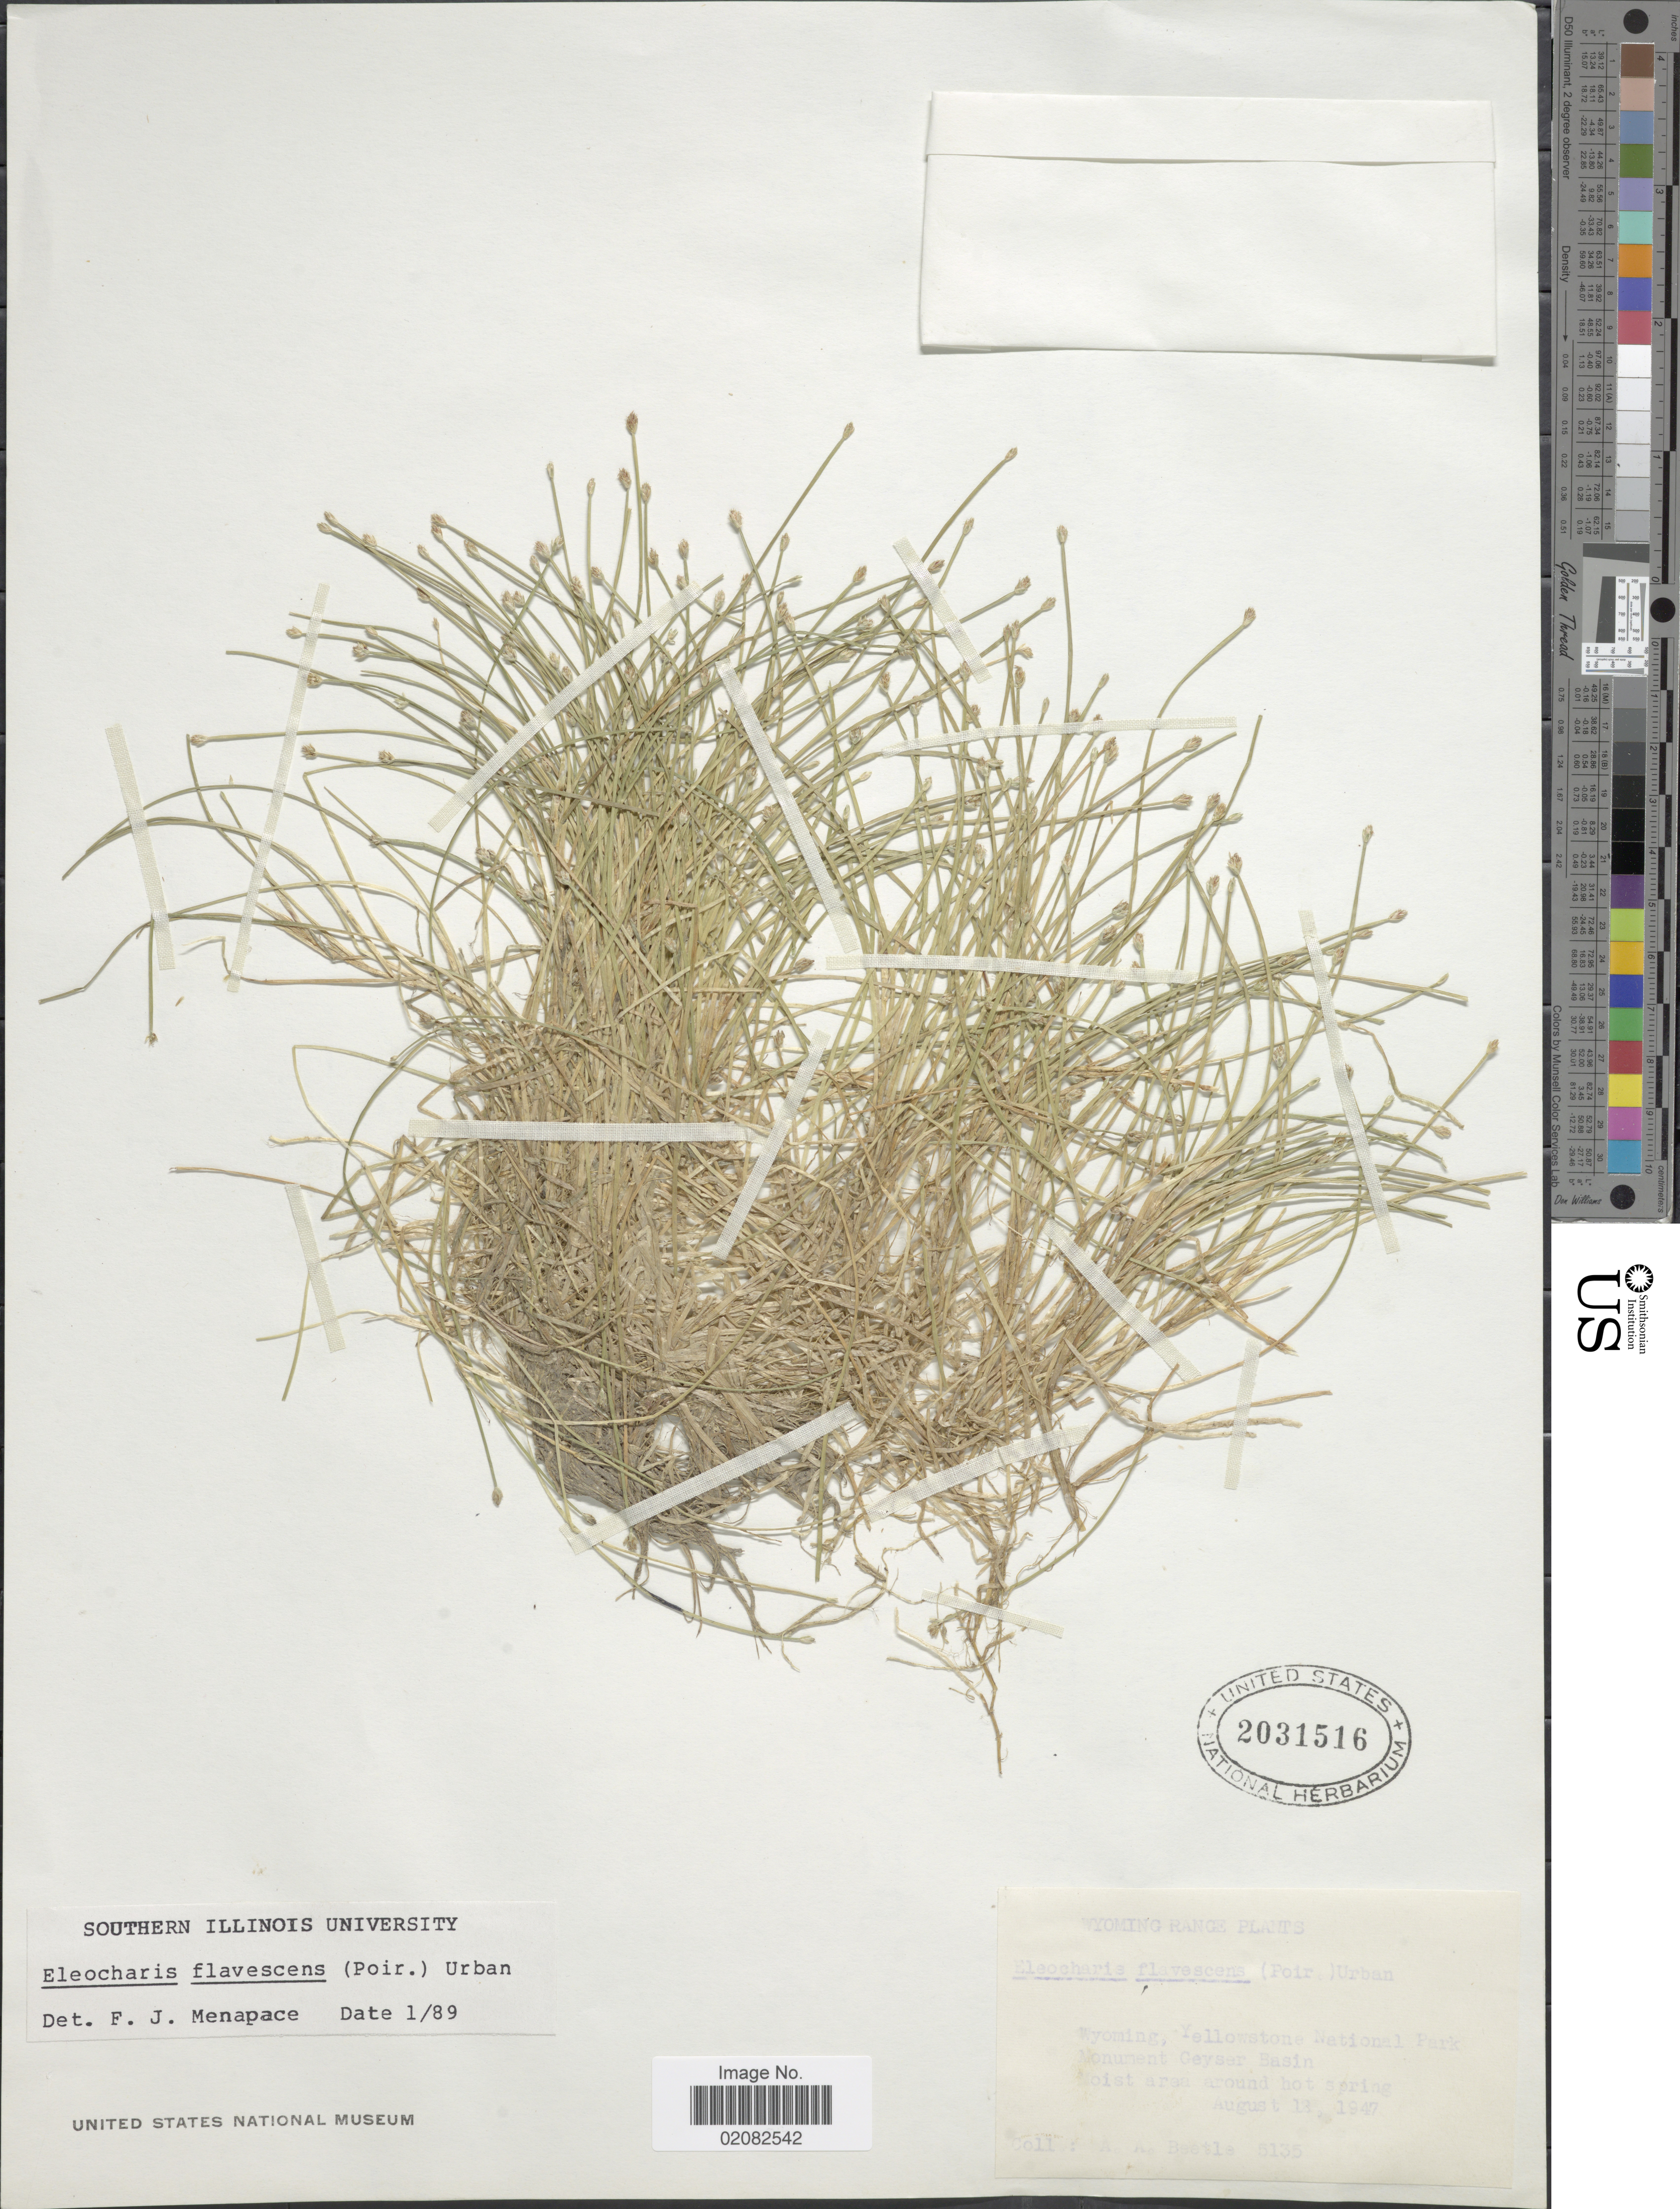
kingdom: Plantae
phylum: Tracheophyta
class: Liliopsida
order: Poales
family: Cyperaceae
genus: Eleocharis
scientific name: Eleocharis flavescens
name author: (Poir.) Urb.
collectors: A. A. Beetle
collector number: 5135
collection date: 1947-08-13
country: United States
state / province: Wyoming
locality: Yellowstone National Park, Monument Geyser Basin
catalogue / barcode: US 2031516